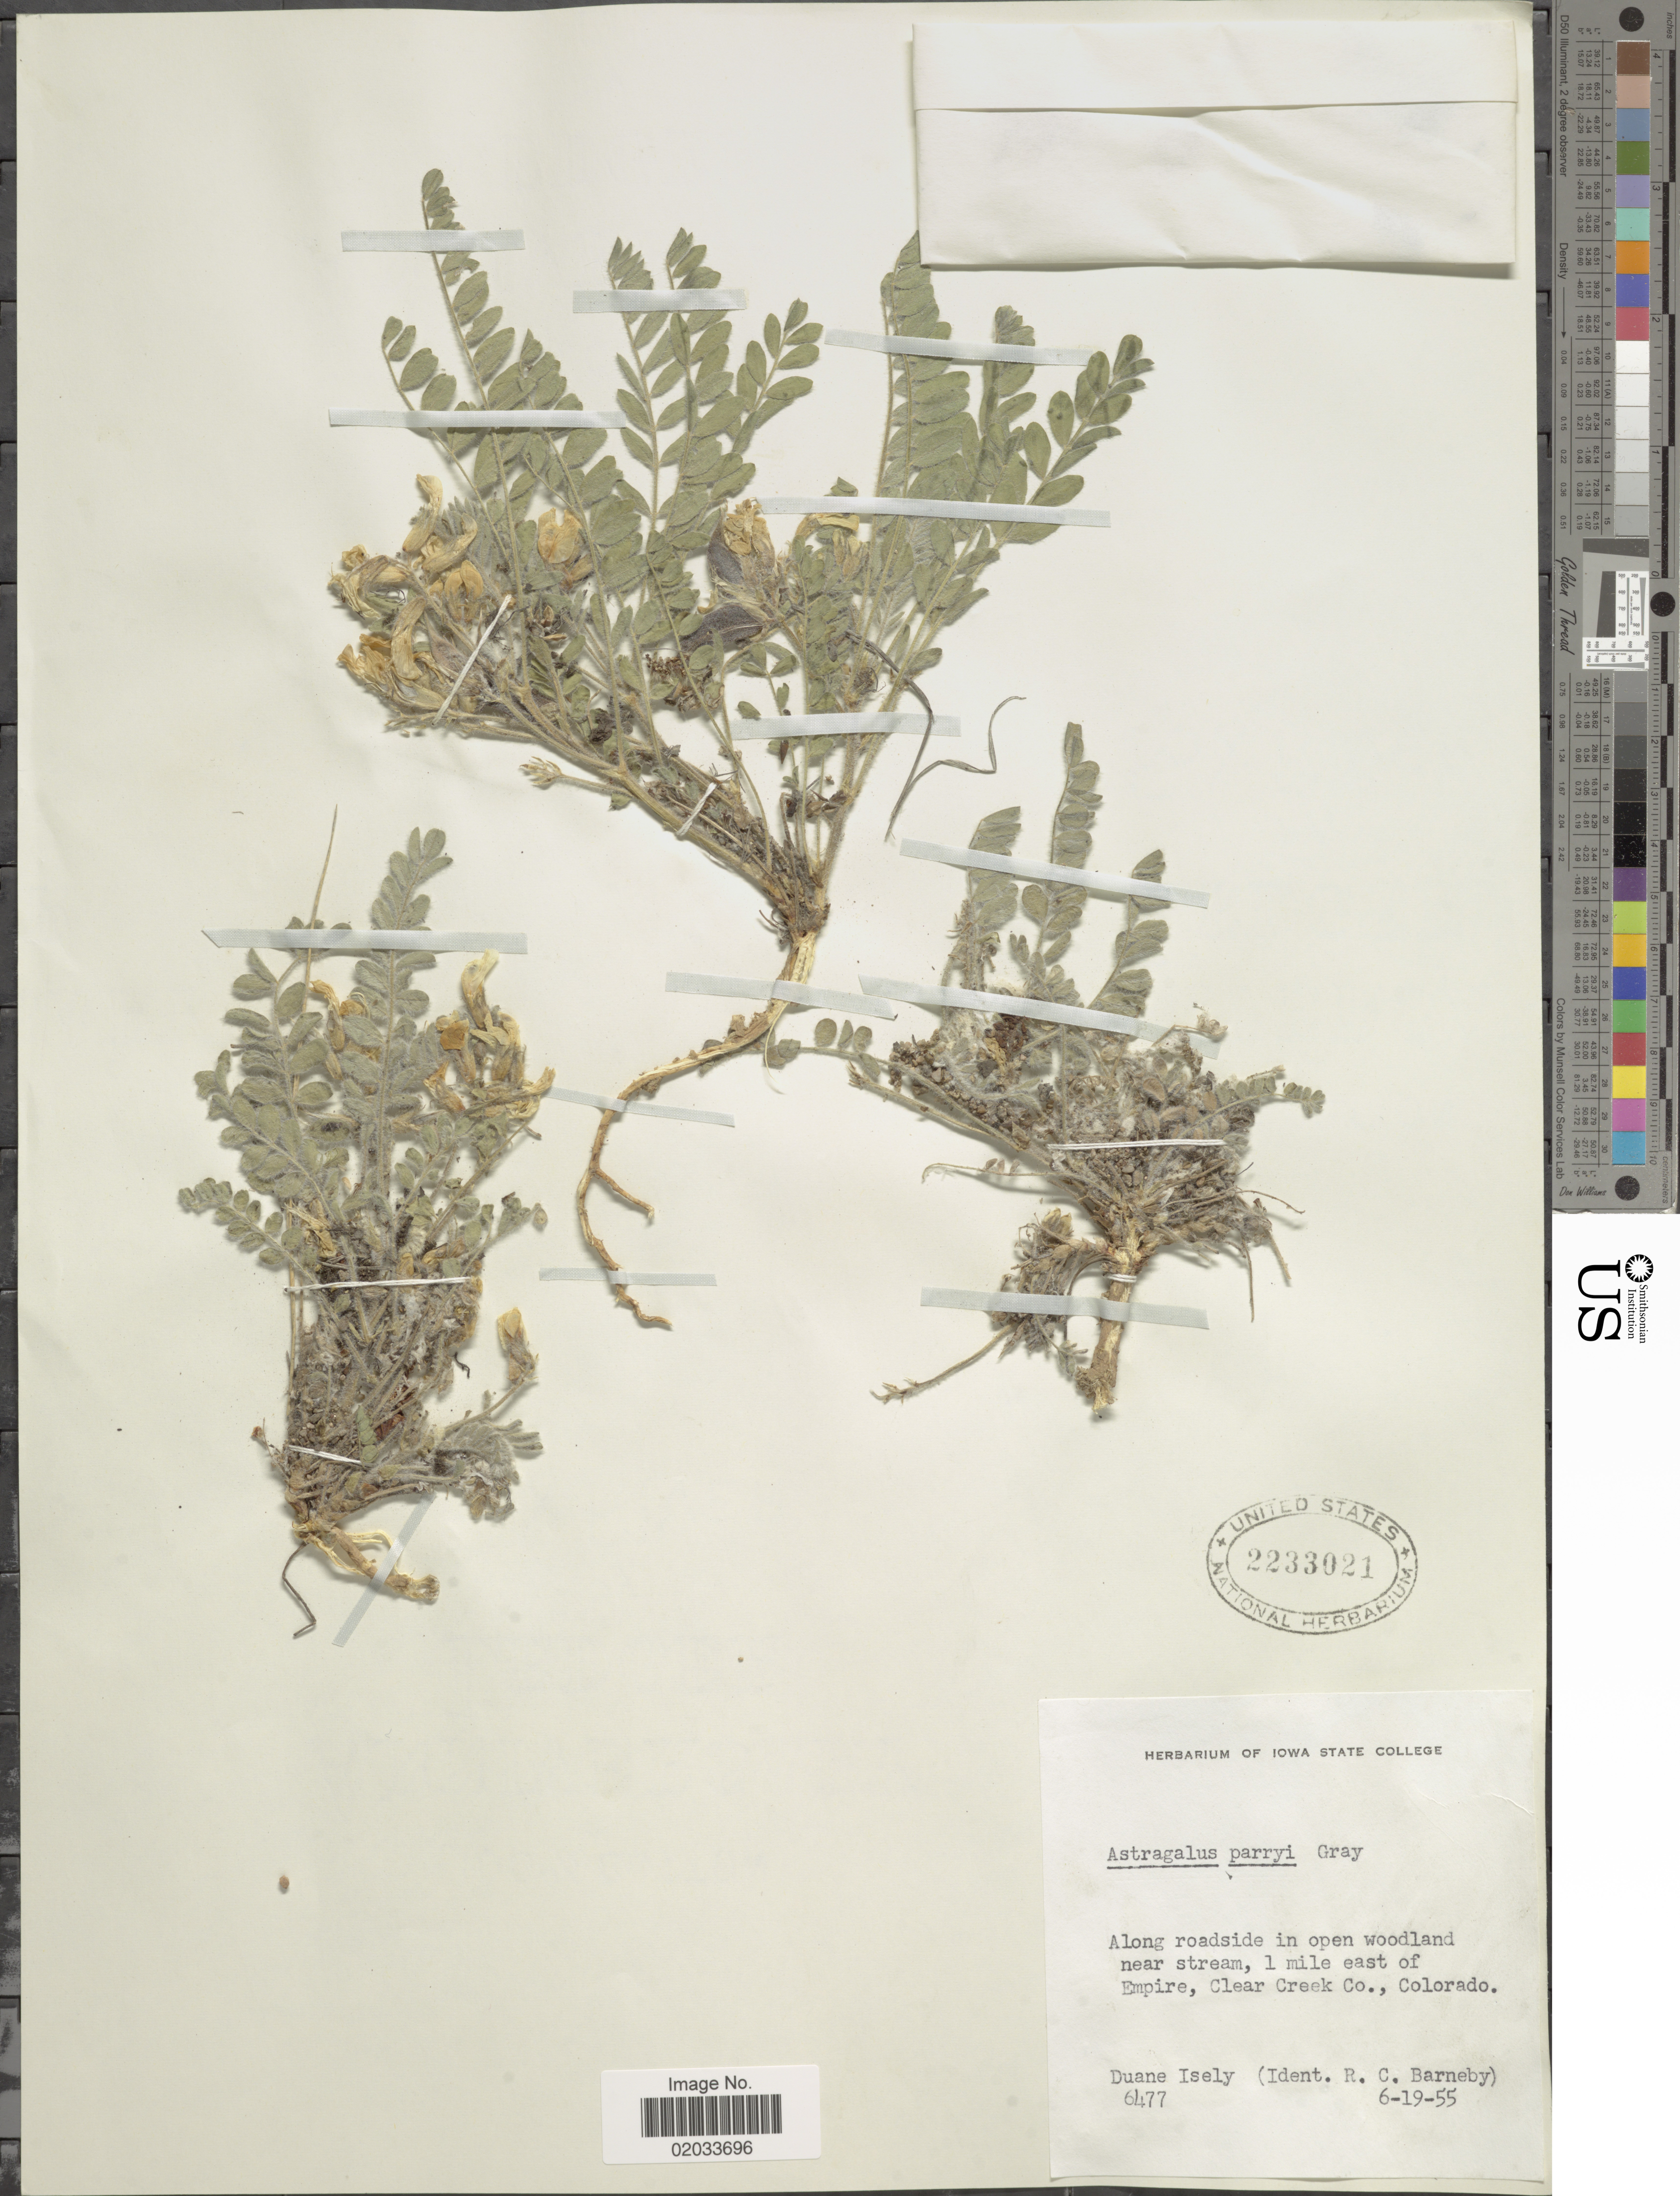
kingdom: Plantae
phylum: Tracheophyta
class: Magnoliopsida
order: Fabales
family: Fabaceae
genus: Astragalus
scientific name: Astragalus parryi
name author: A. Gray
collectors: D. Isely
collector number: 6477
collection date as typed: Transcribed d/m/y: 19/6/55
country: United States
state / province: Colorado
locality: Along roadside in open woodland near stream, 1 mile east of Empire, Clear Creek Co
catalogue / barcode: US 2233021